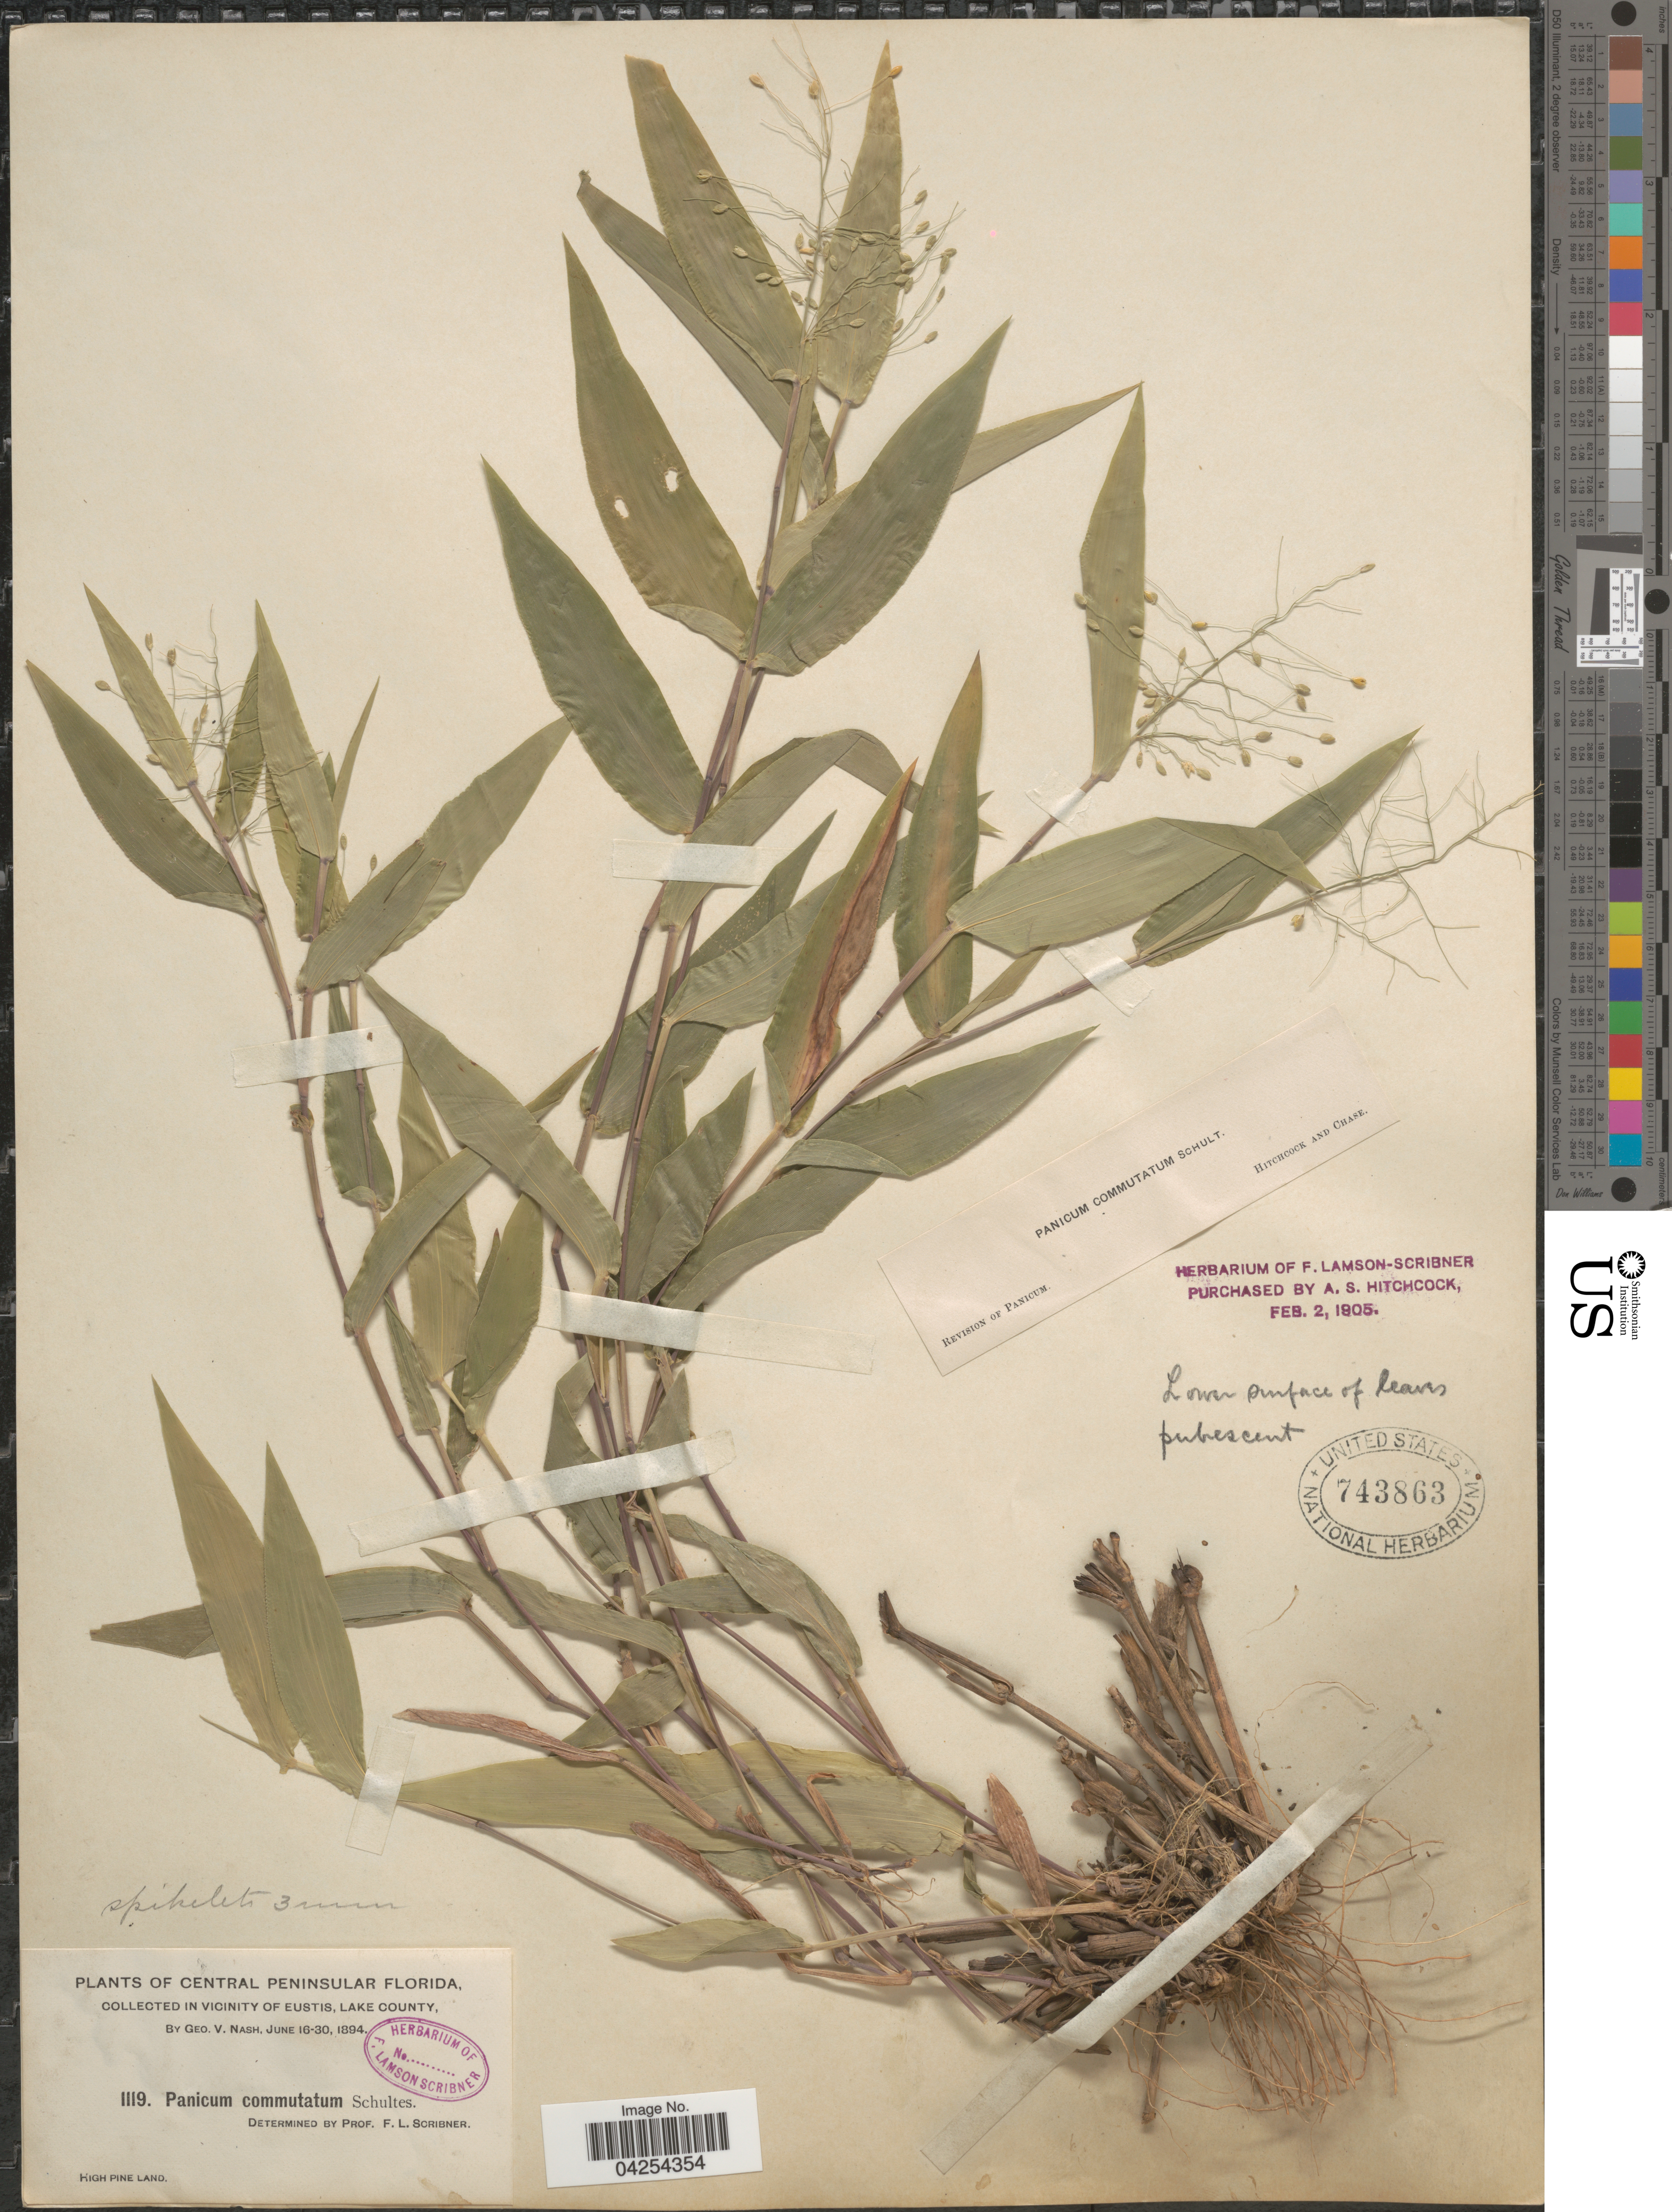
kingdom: Plantae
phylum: Tracheophyta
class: Liliopsida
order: Poales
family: Poaceae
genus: Dichanthelium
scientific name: Dichanthelium commutatum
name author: (Schult.) Gould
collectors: G. V. Nash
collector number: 1119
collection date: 1894-06-16/1894-06-30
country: United States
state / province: Florida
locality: Central Peninsular Florida, in vicinity of Eustis, Lake County.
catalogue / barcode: US 743863